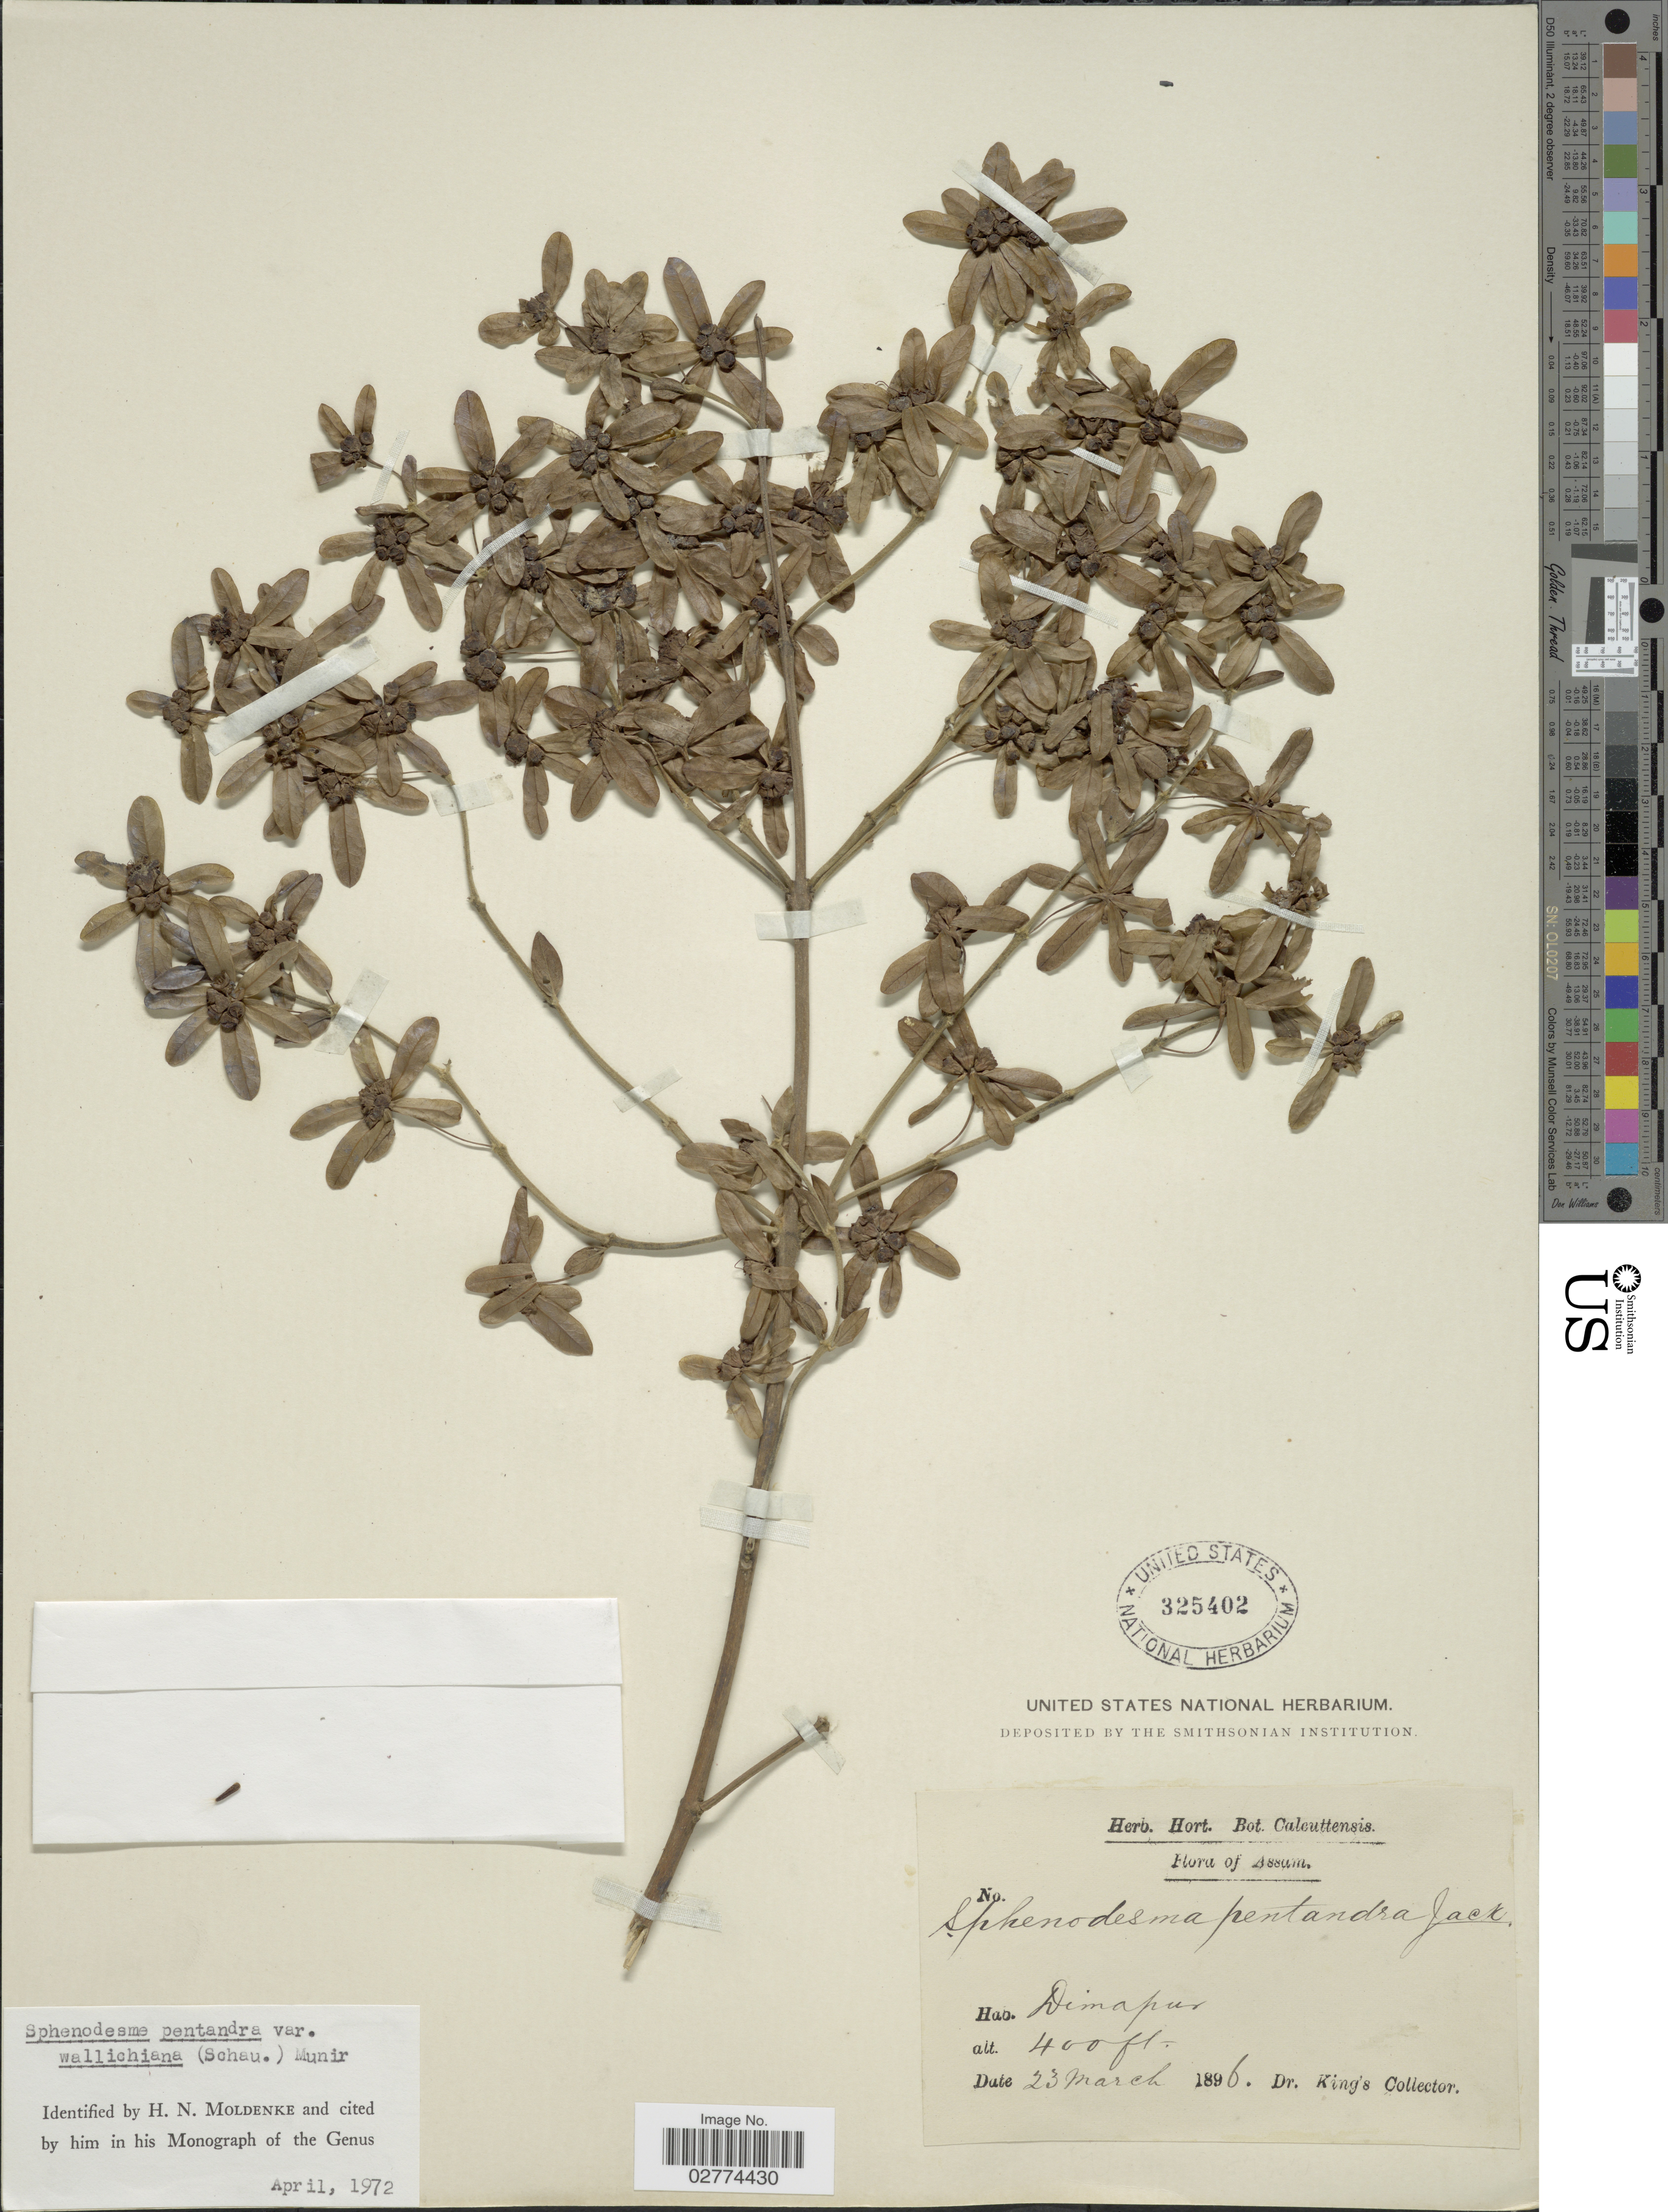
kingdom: Plantae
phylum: Tracheophyta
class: Magnoliopsida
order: Lamiales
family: Lamiaceae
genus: Sphenodesme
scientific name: Sphenodesme pentandra var. wallichiana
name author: (Schauer) Munir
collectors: Dr. King's collector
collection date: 1896-03-23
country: India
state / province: Assam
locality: Dimapur.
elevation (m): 122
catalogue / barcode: US 325402